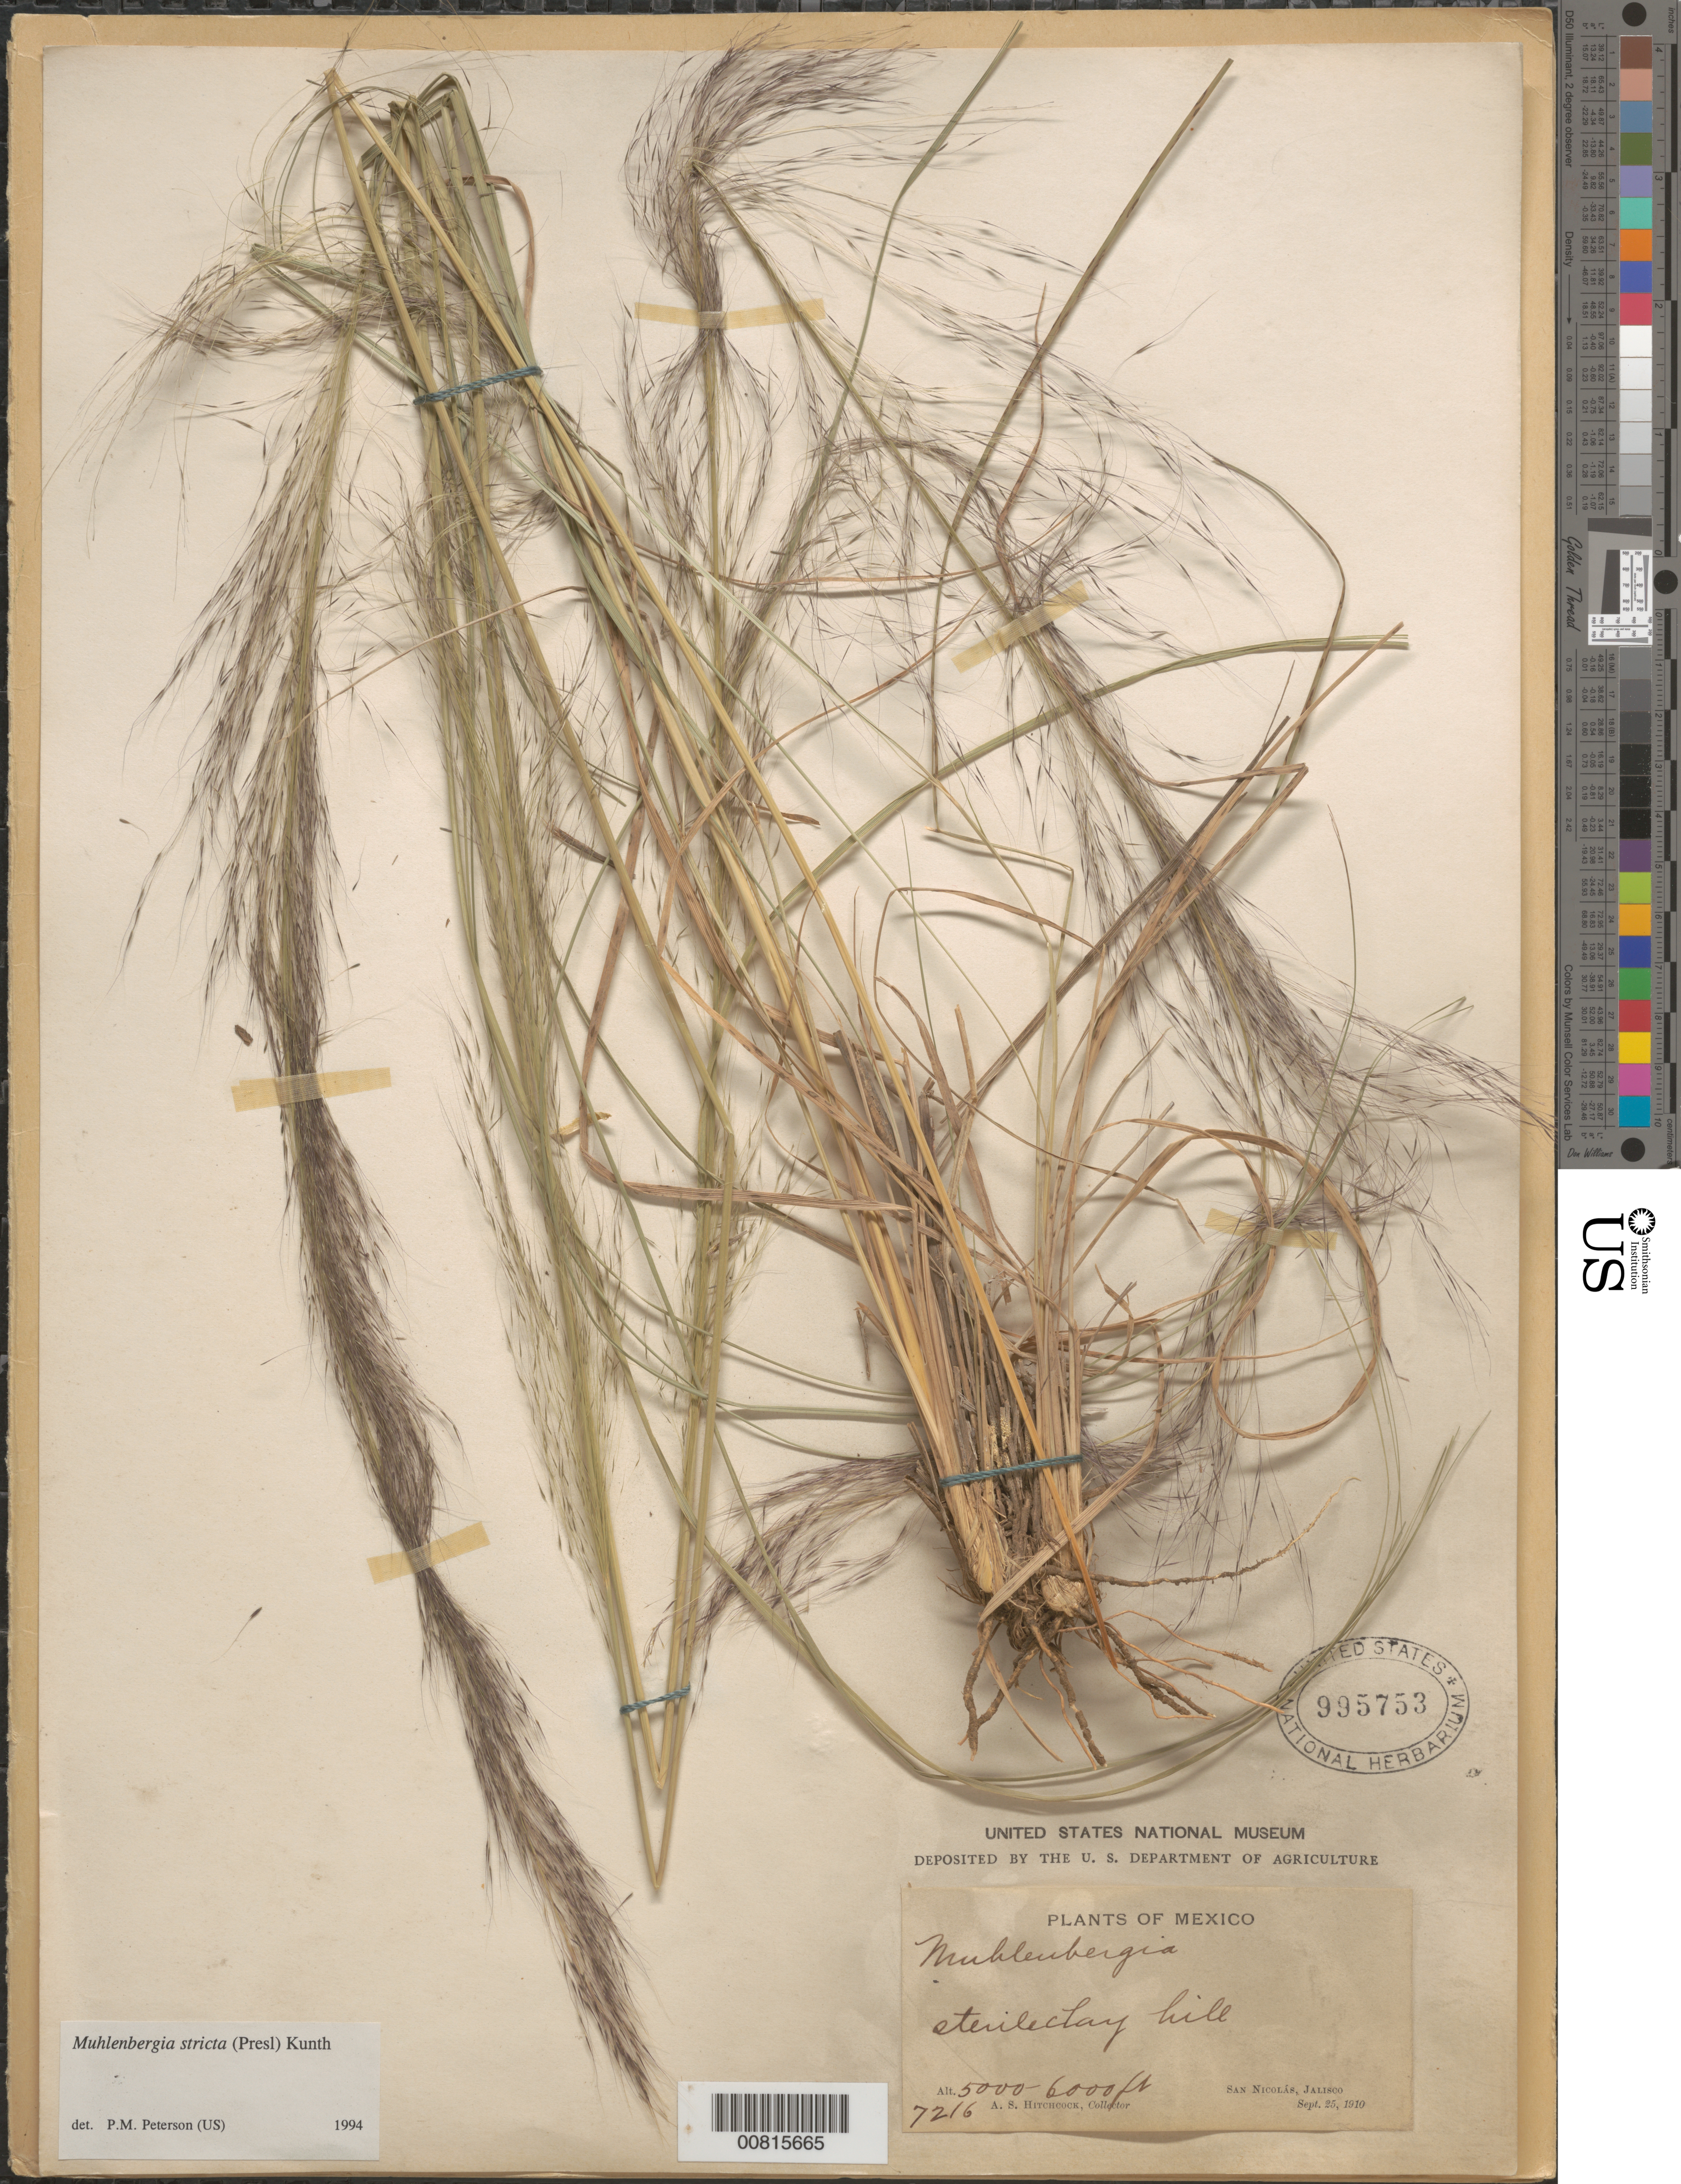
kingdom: Plantae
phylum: Tracheophyta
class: Liliopsida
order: Poales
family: Poaceae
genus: Muhlenbergia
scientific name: Muhlenbergia stricta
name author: (J. Presl) Kunth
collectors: A. S. Hitchcock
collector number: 7216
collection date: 1910-09-25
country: Mexico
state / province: Jalisco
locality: San Nicolas, Jal.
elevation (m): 1524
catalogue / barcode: US 995753